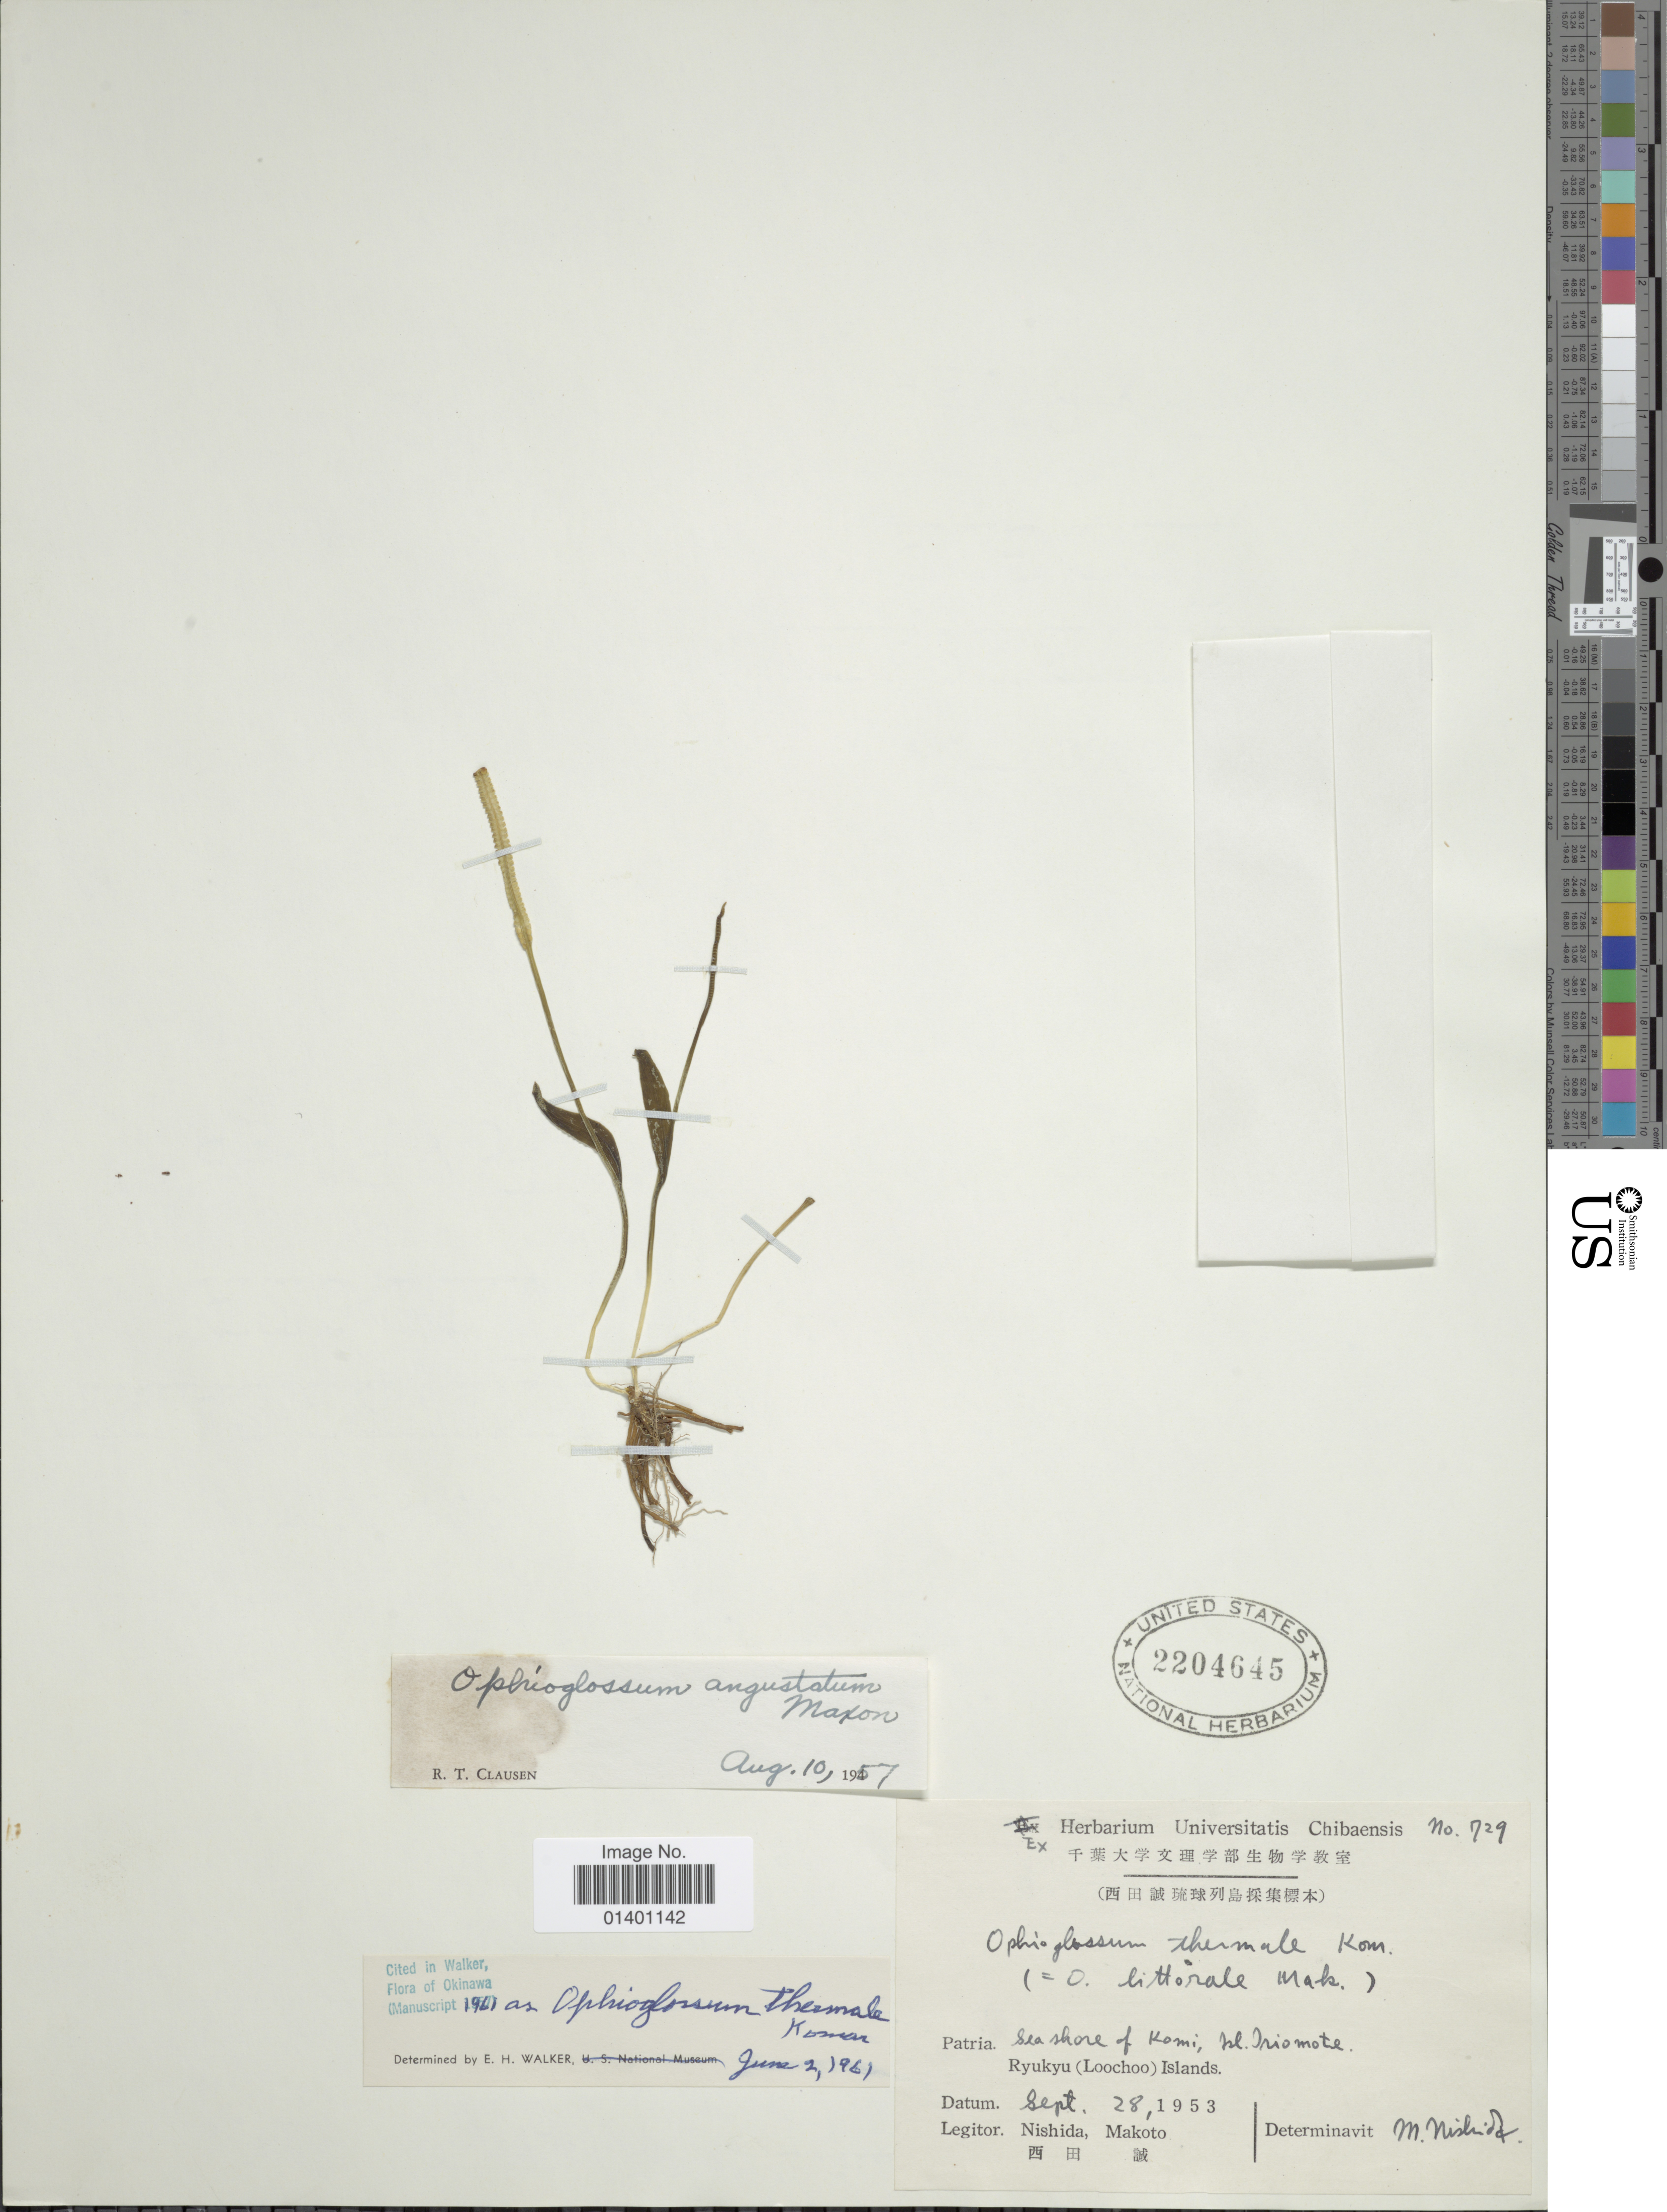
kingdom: Plantae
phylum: Tracheophyta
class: Polypodiopsida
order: Ophioglossales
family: Ophioglossaceae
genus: Ophioglossum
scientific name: Ophioglossum thermale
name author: Kom.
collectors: M. Nishida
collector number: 729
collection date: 1953-09-28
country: Japan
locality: Seashore of Komi, Isl. Iriomote, Ryukyu (Loochoo) islands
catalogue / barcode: US 2204645